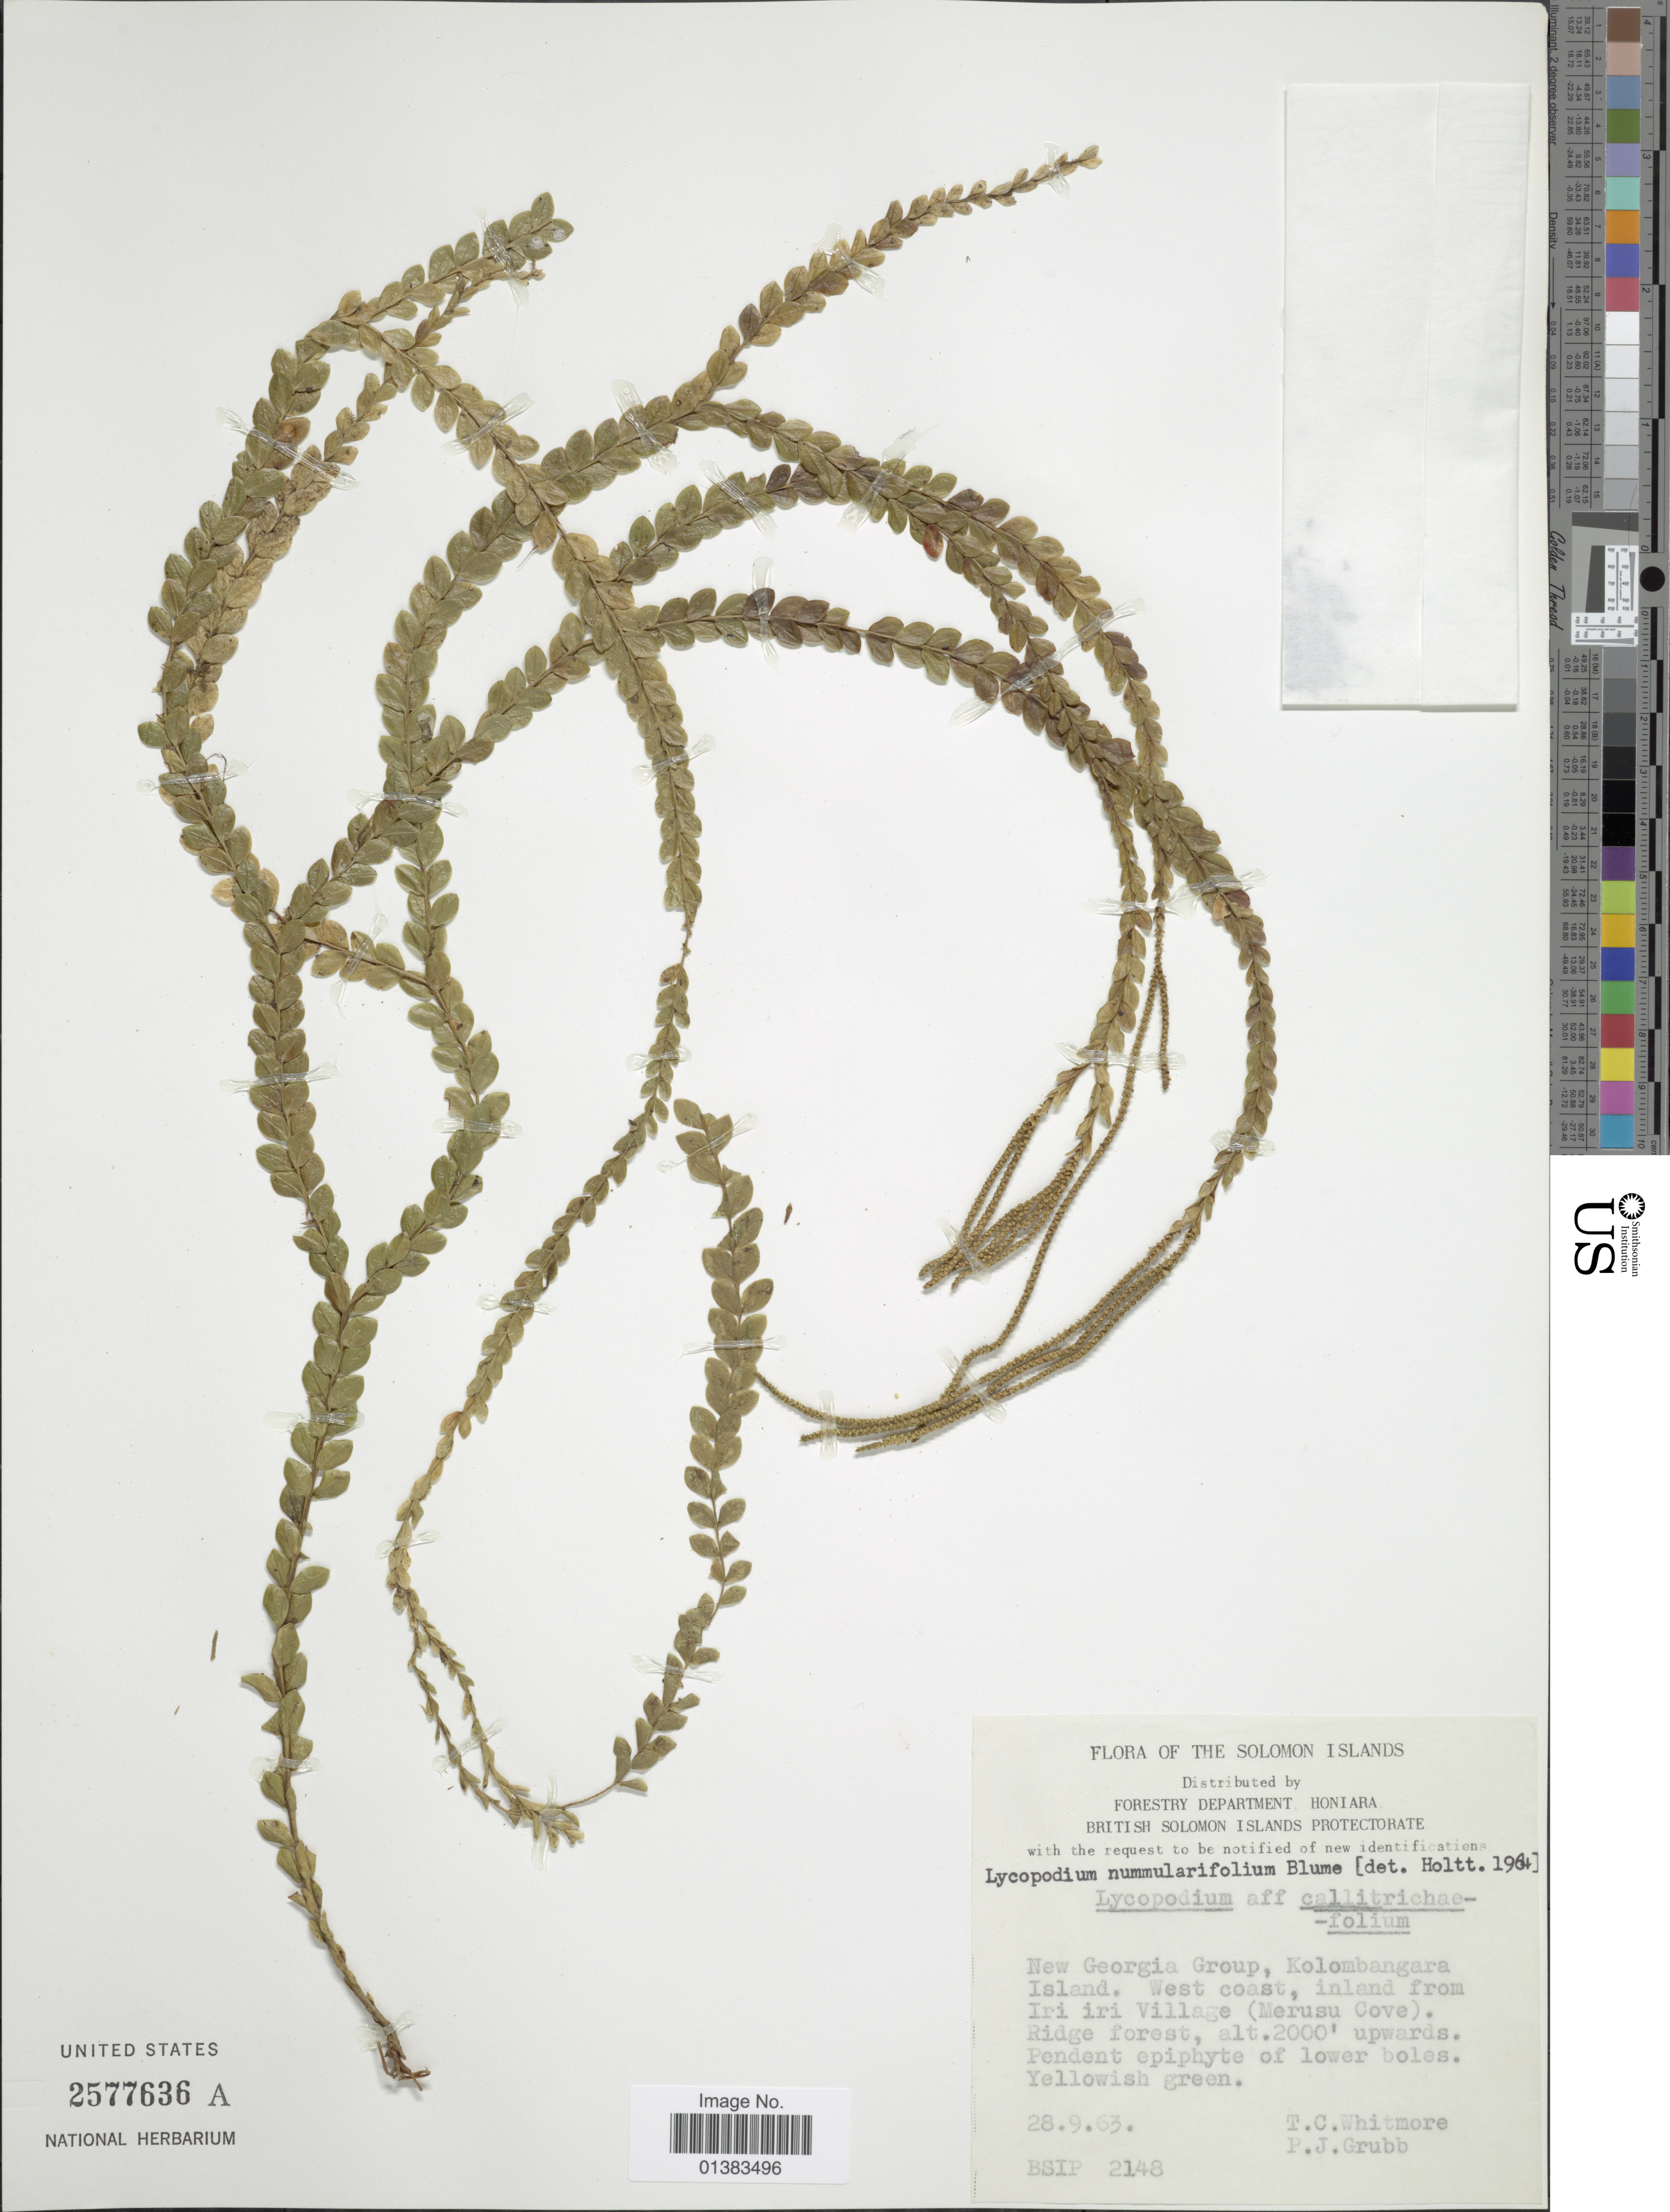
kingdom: Plantae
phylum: Tracheophyta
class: Lycopodiopsida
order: Lycopodiales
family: Lycopodiaceae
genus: Phlegmariurus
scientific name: Phlegmariurus nummulariifolius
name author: (Blume) Ching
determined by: Field, A. R.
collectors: T. C. Whitmore & P. J. Grubb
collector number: BSIP 2148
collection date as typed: Transcribed d/m/y: 28/9/63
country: Solomon Islands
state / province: Solomon Islands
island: Kolombangara [Nduke]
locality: New Georgia Group, Kolombangara Island. West coast, inland from Iri iri Village (Merusu Cove)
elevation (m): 610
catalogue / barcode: US 2577636A